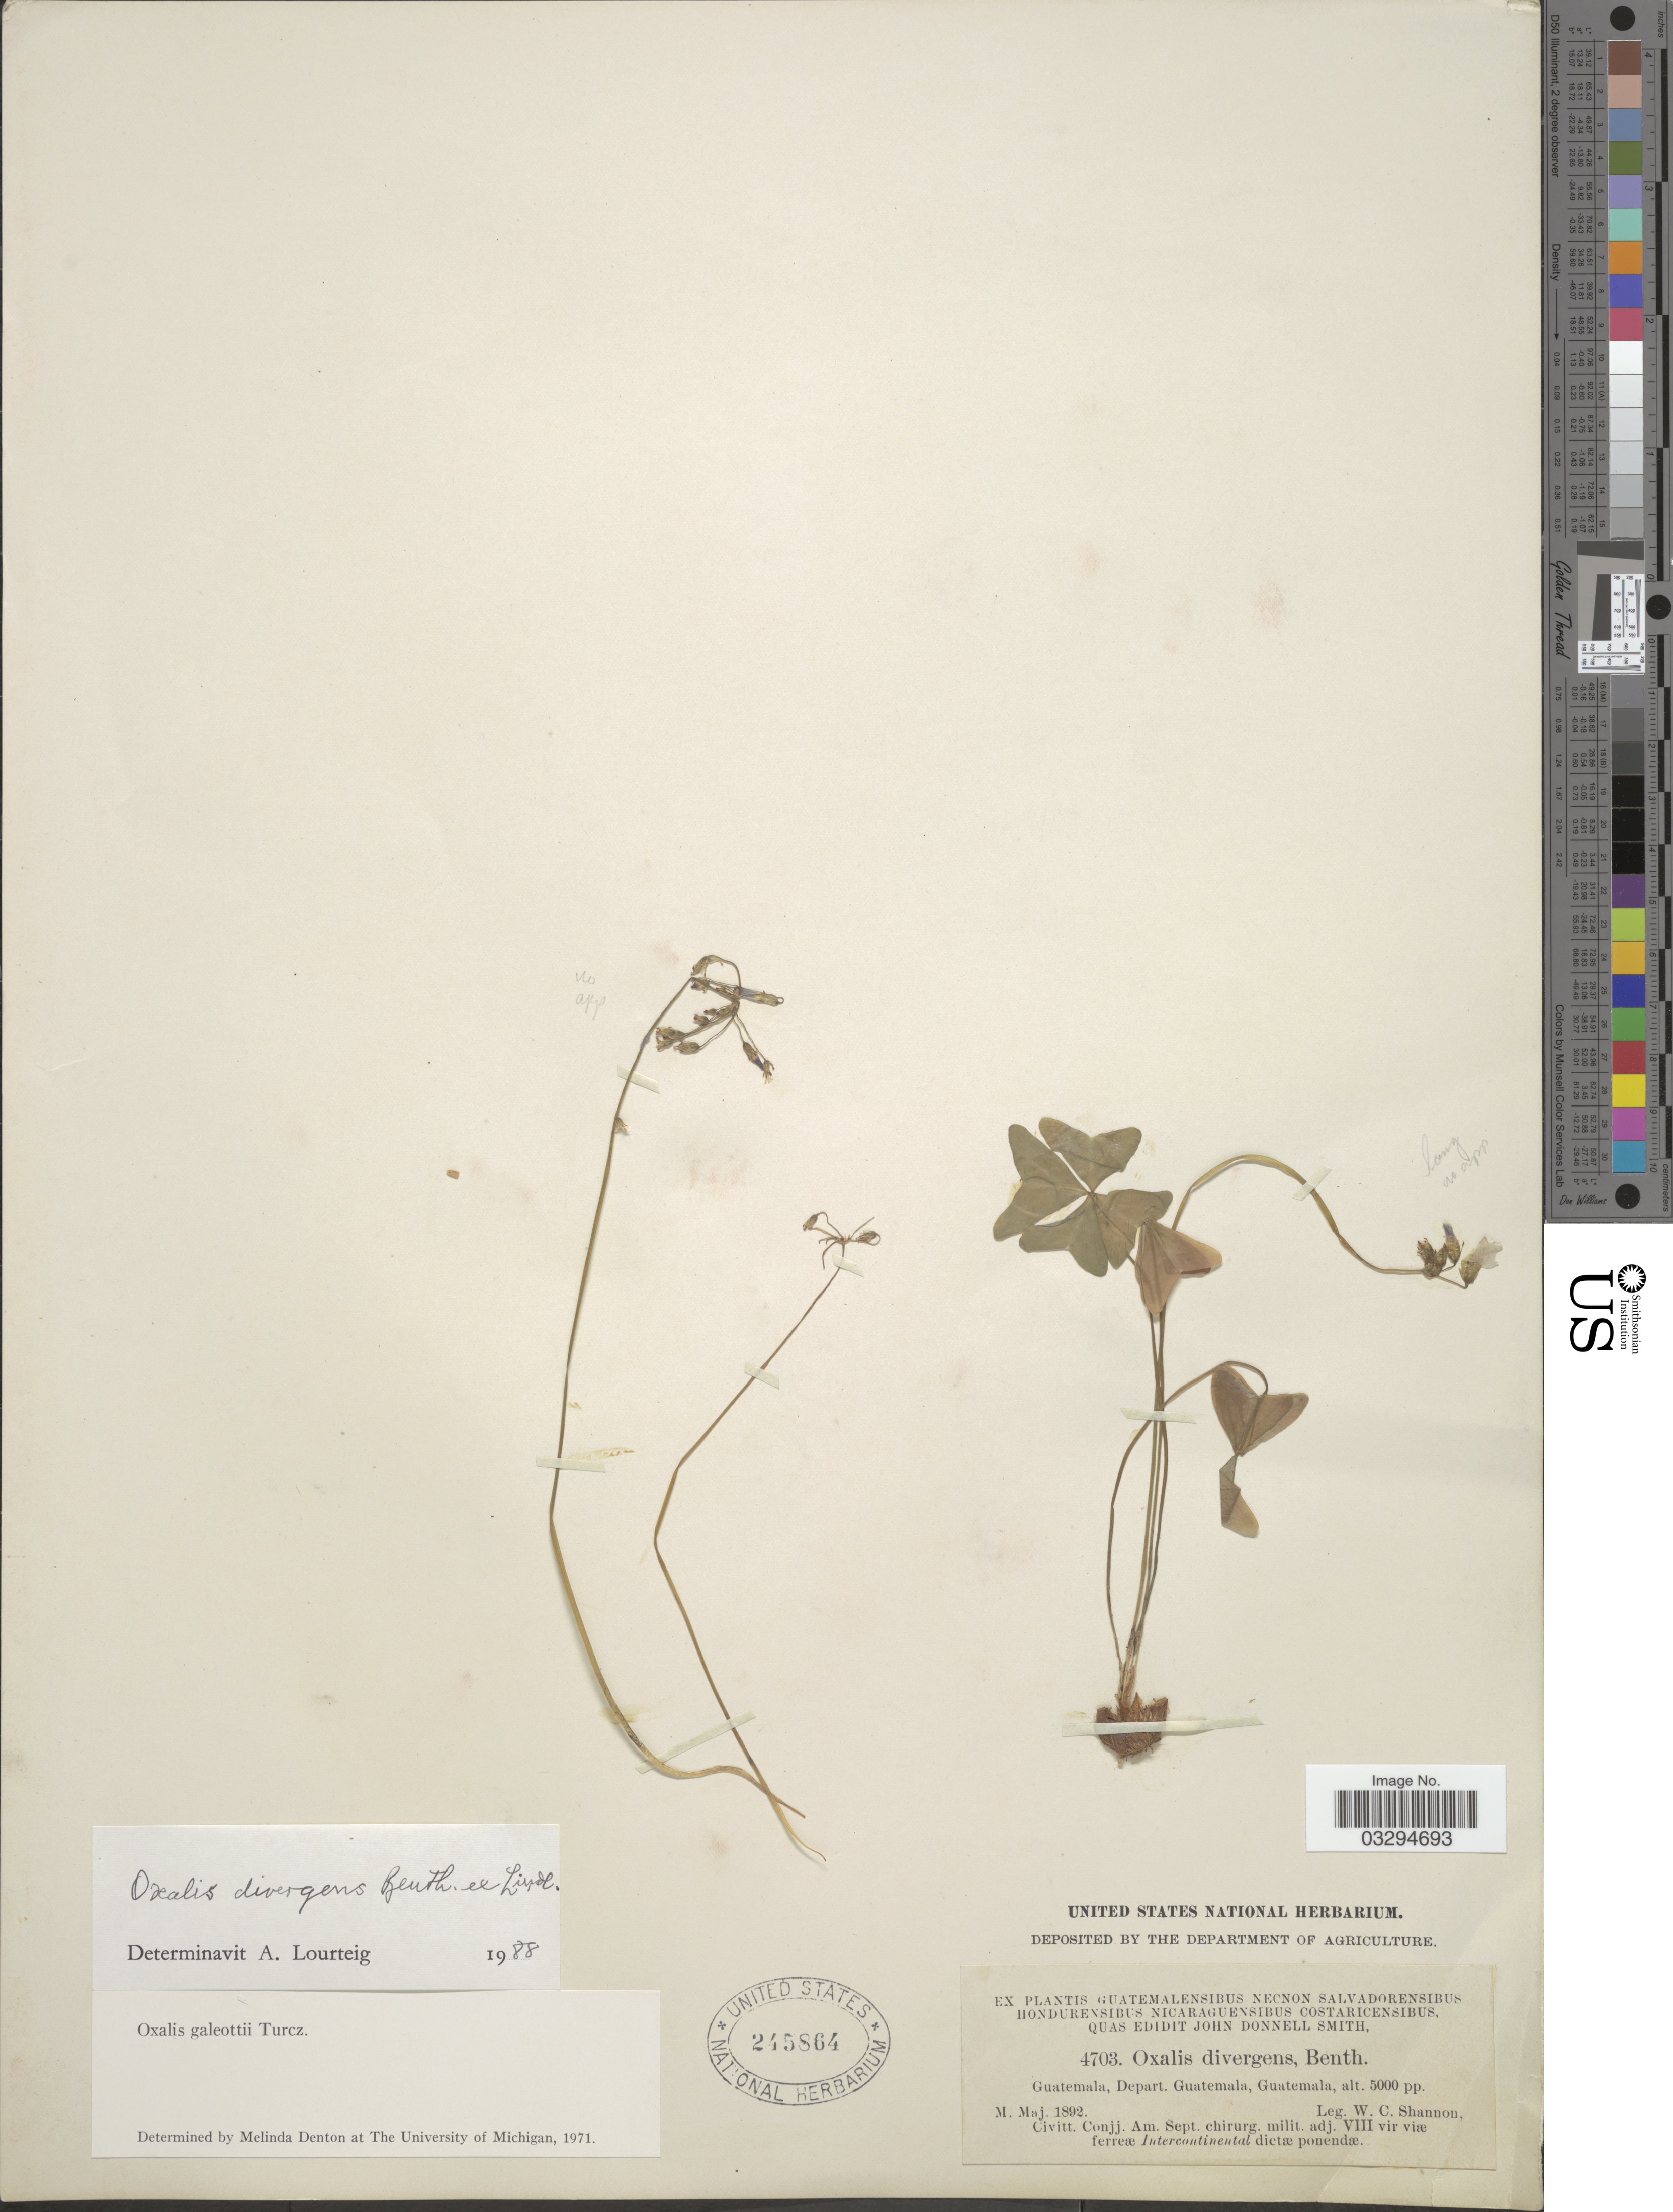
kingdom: Plantae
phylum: Tracheophyta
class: Magnoliopsida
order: Oxalidales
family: Oxalidaceae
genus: Oxalis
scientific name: Oxalis divergens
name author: Benth. ex Lindl.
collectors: W. C. Shannon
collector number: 4703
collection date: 1892-05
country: Guatemala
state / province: Guatemala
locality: Guatemala, Depart. Guatemala.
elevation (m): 1524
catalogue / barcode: US 245864